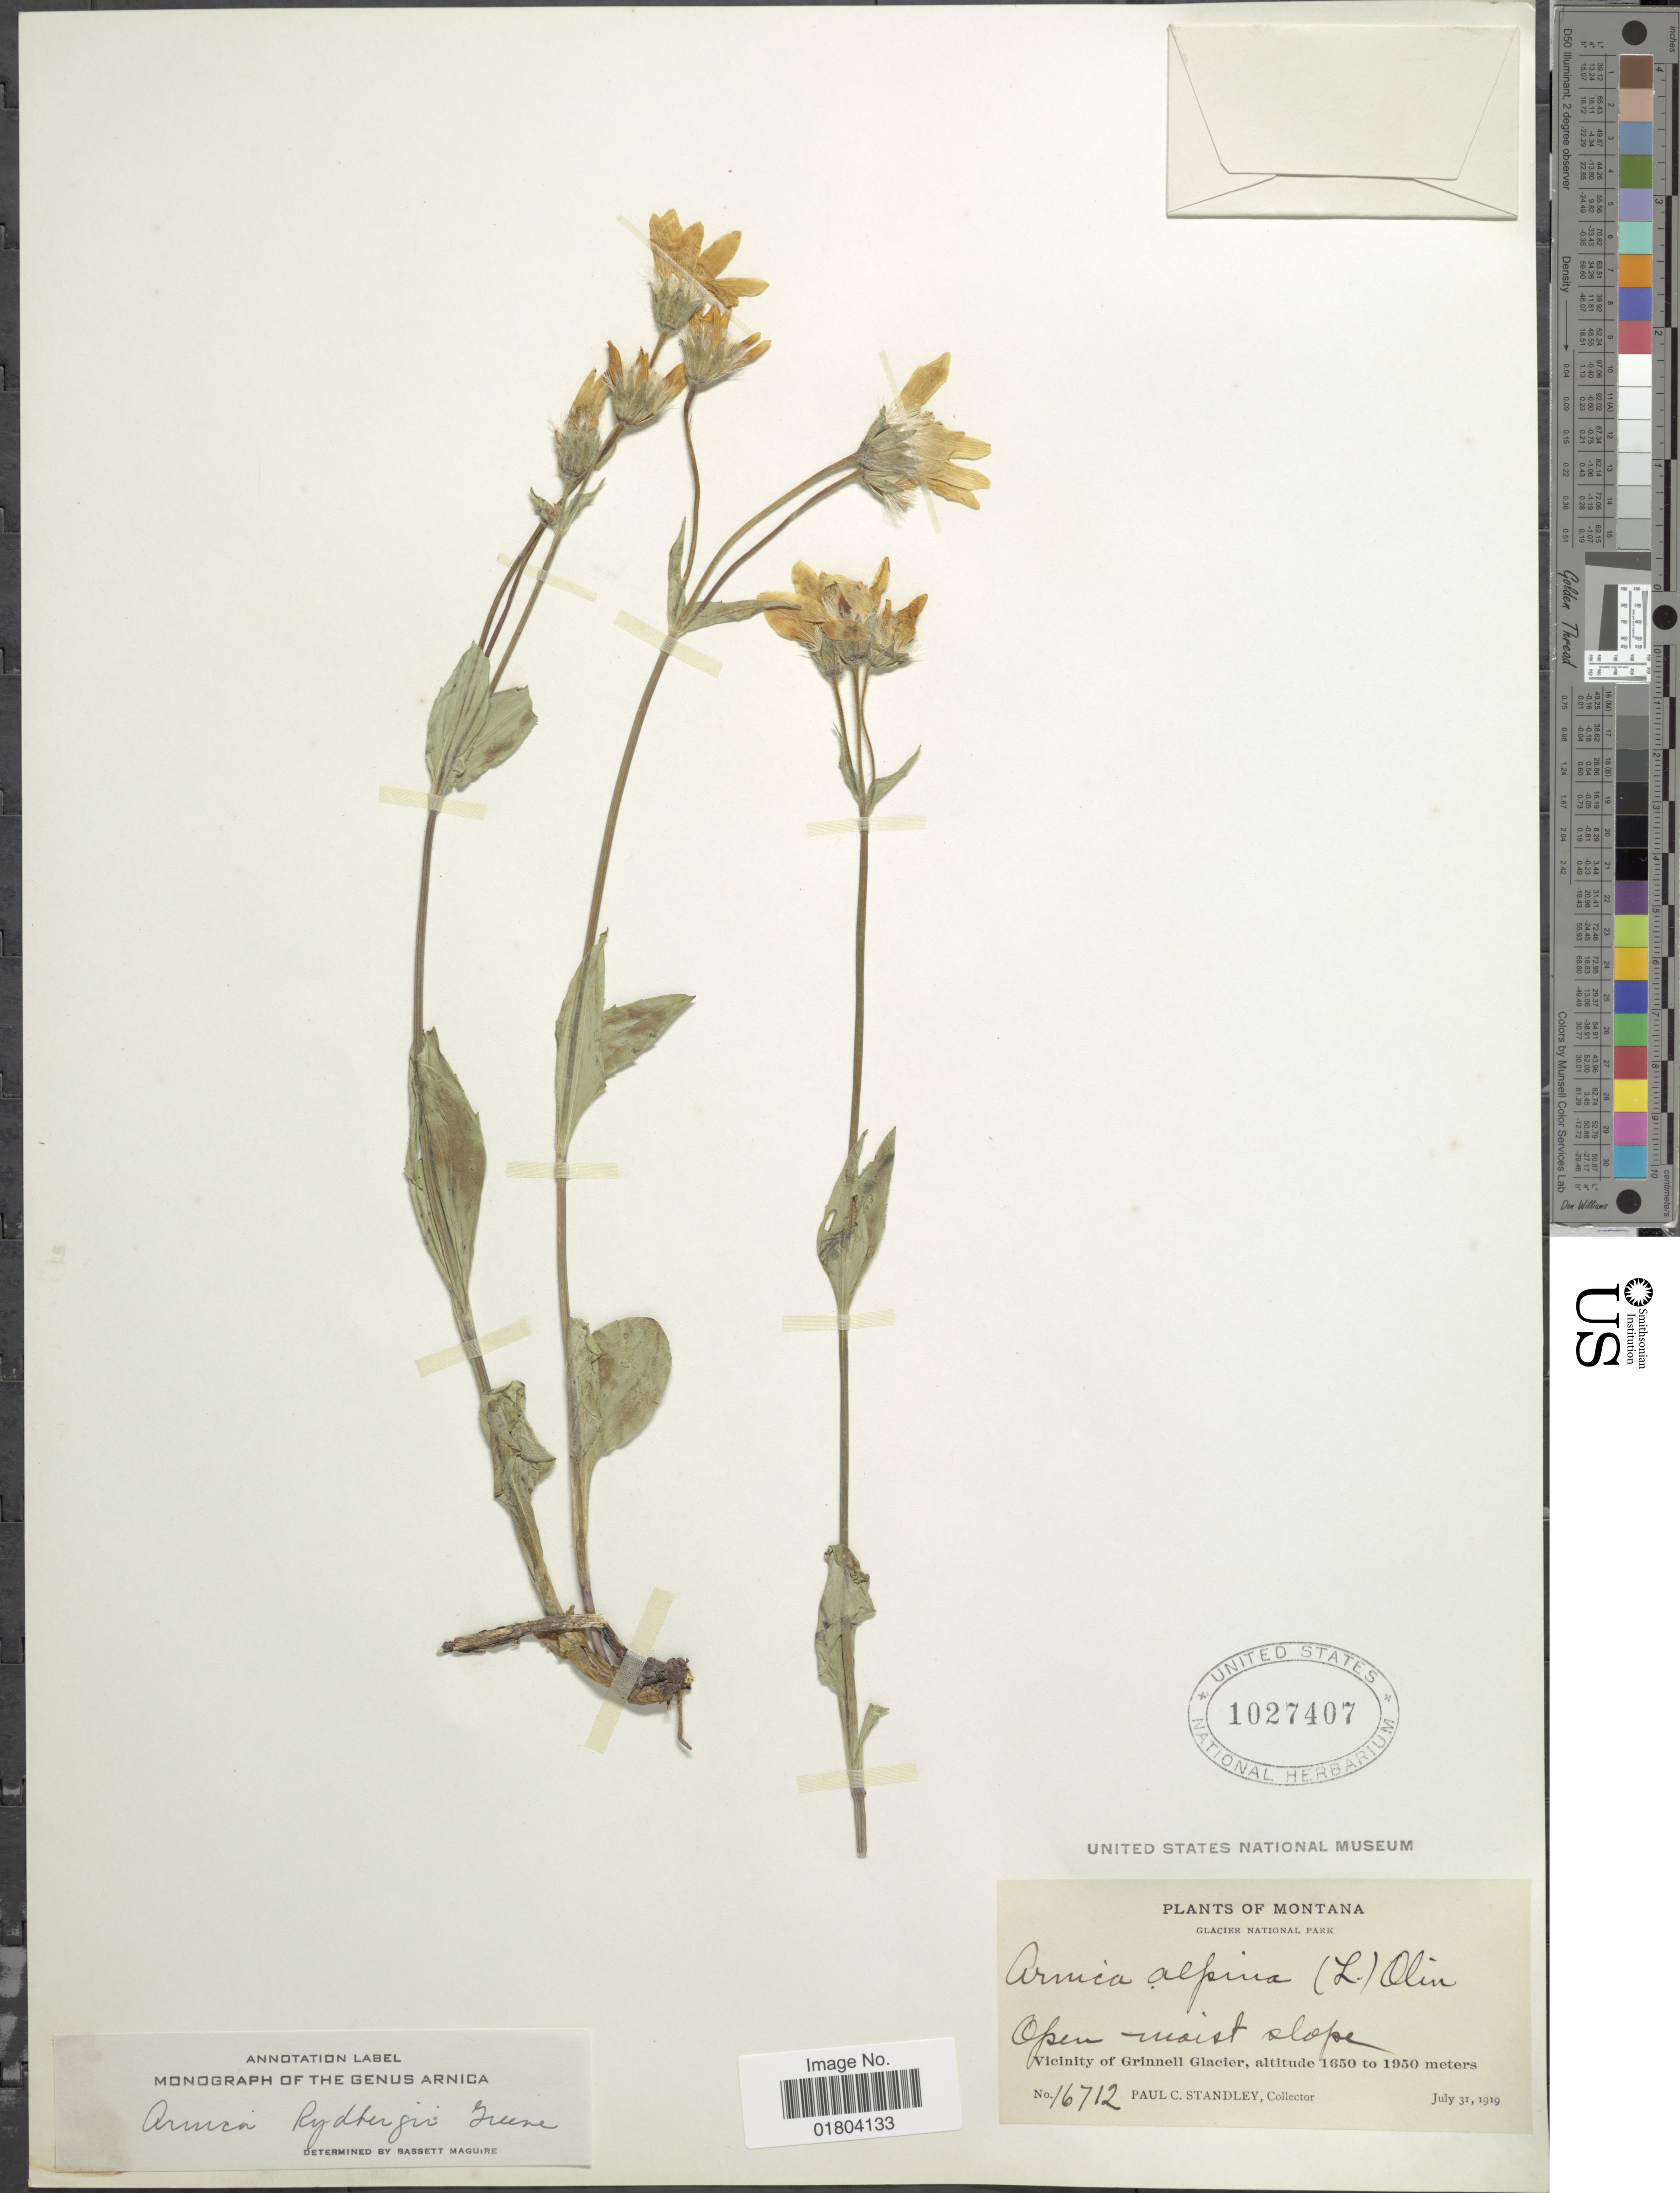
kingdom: Plantae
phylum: Tracheophyta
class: Magnoliopsida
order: Asterales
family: Asteraceae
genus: Arnica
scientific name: Arnica rydbergii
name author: Greene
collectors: P. C. Standley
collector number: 16712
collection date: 1919-07-31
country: United States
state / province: Montana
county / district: Glacier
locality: Glacier National Park, Open moist slope, Vicinity of Grinnel Glacier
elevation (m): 1650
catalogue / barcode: US 1027407